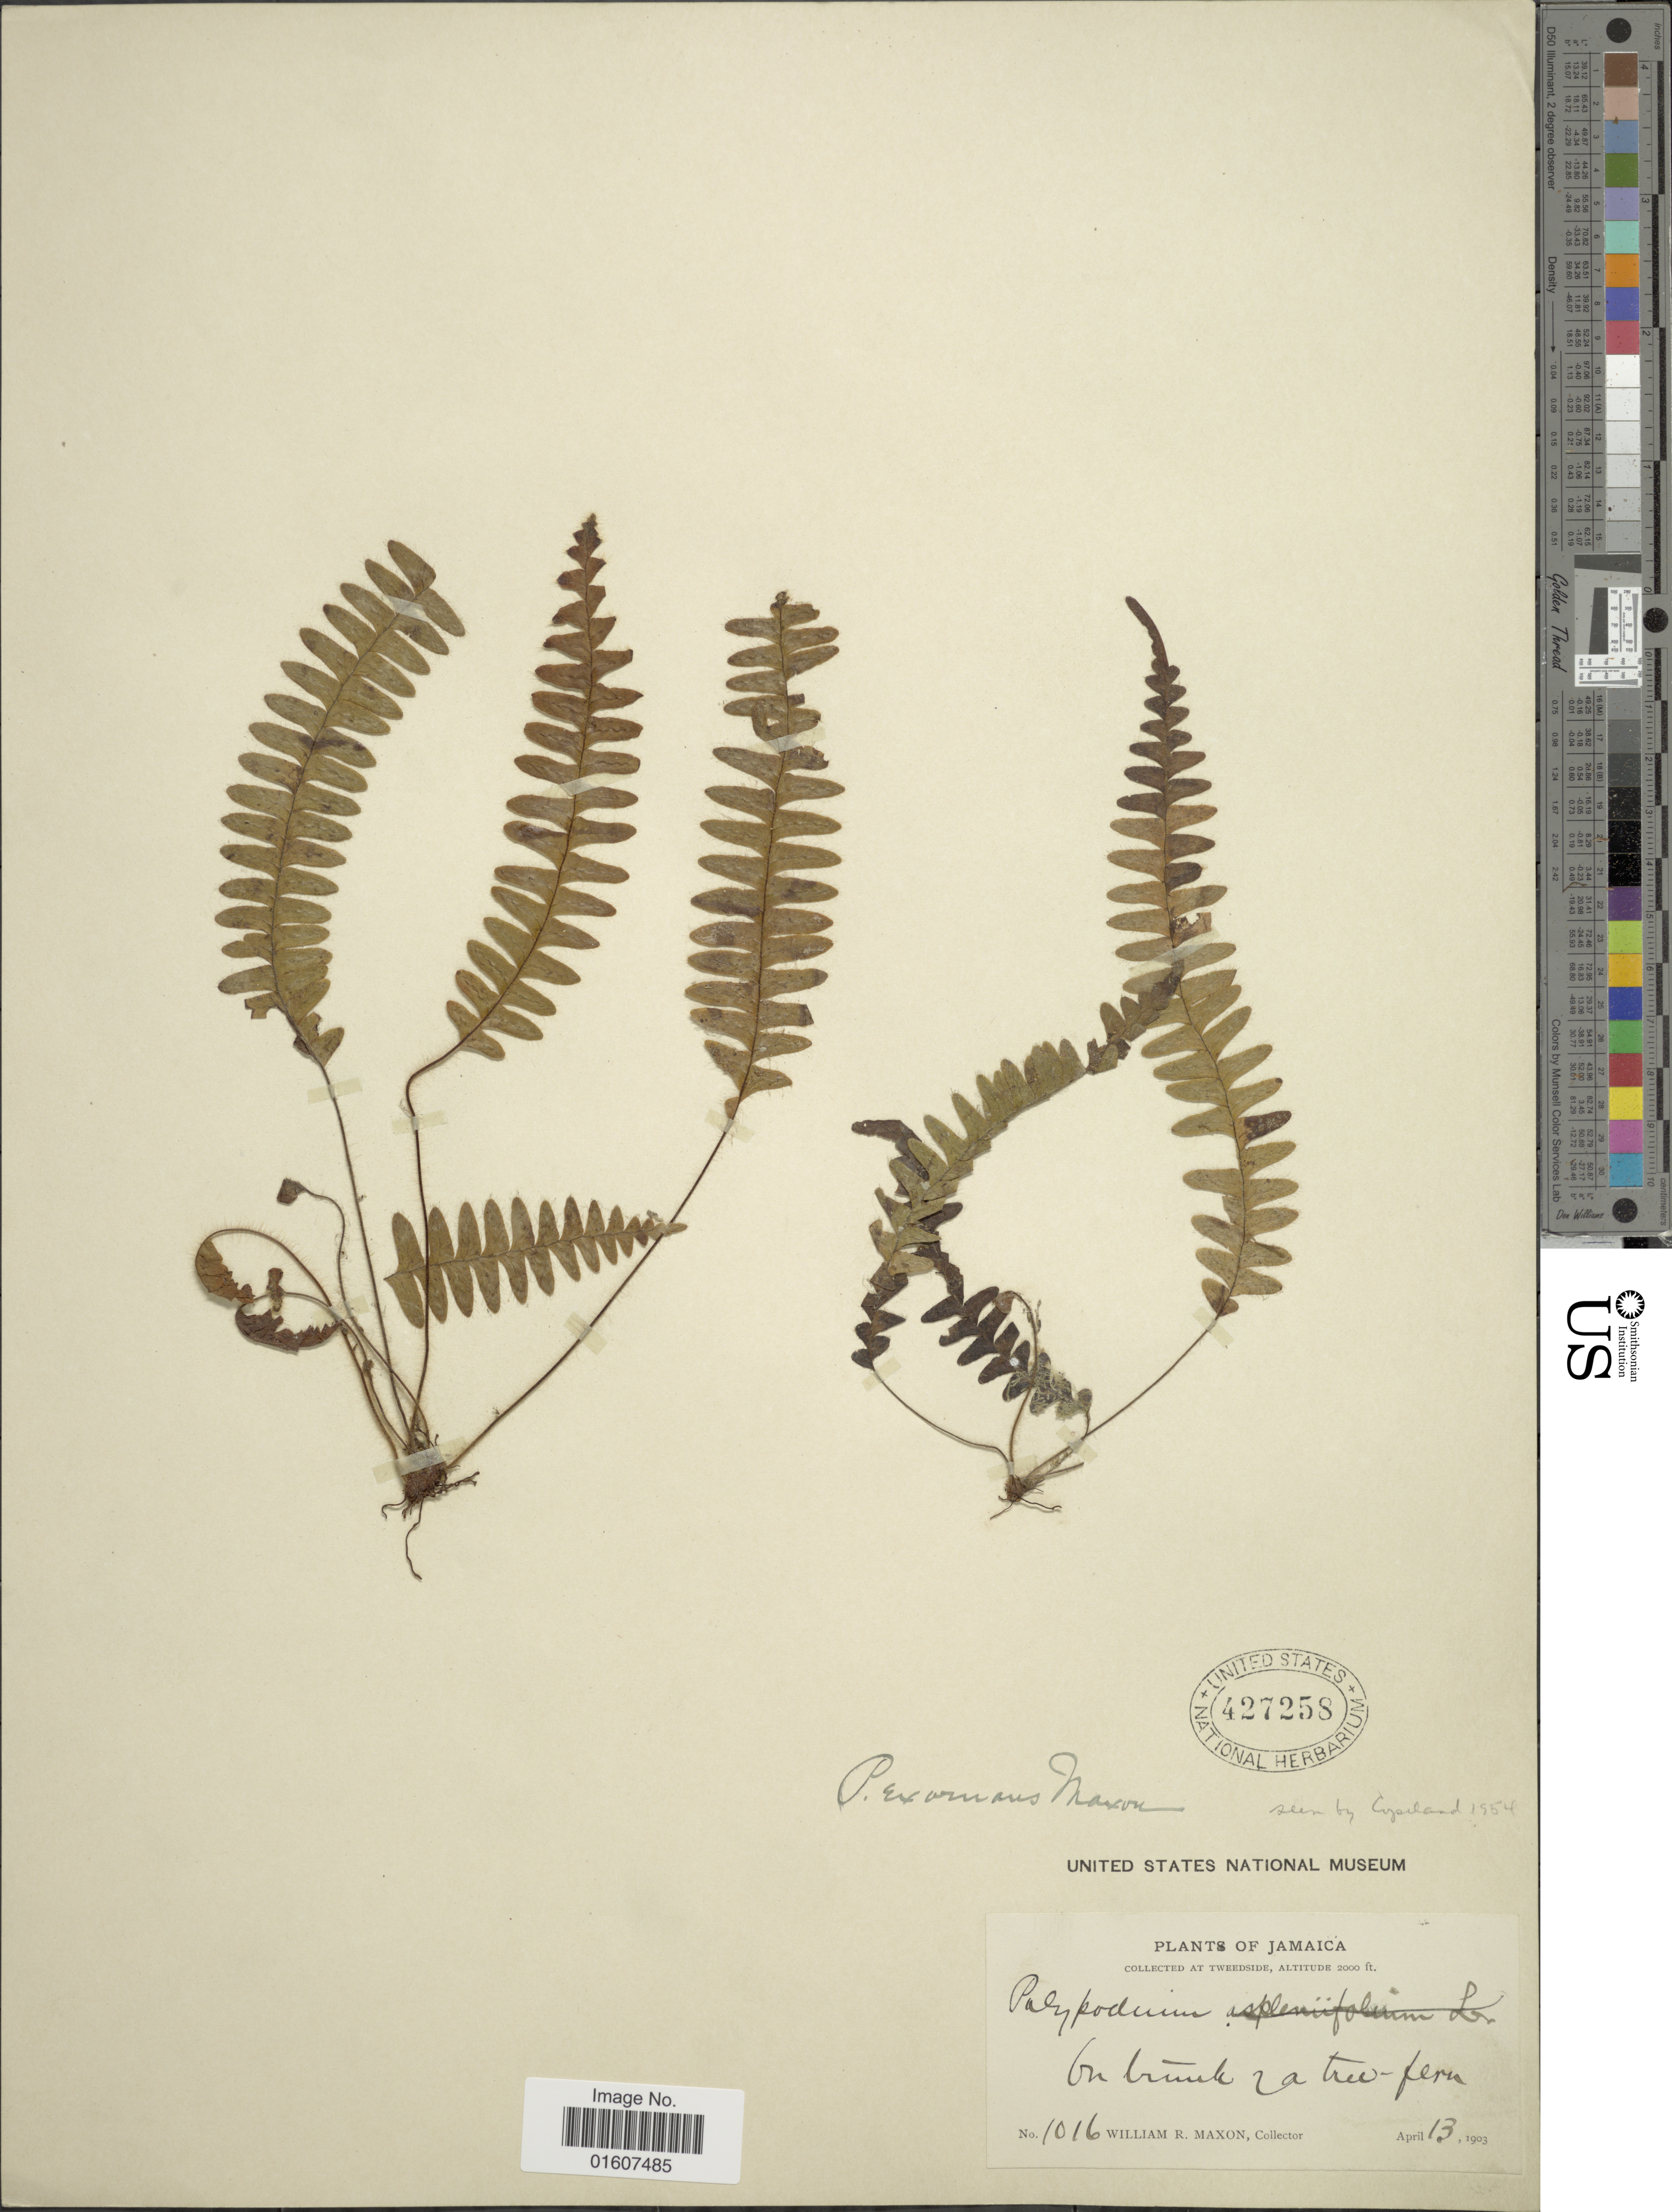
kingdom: Plantae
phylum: Tracheophyta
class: Polypodiopsida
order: Polypodiales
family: Polypodiaceae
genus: Terpsichore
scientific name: Terpsichore exornans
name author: (Maxon) A.R. Sm.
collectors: W. R. Maxon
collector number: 1016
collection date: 1903-04-13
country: Jamaica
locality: At Tweeside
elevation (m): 610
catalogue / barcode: US 427258